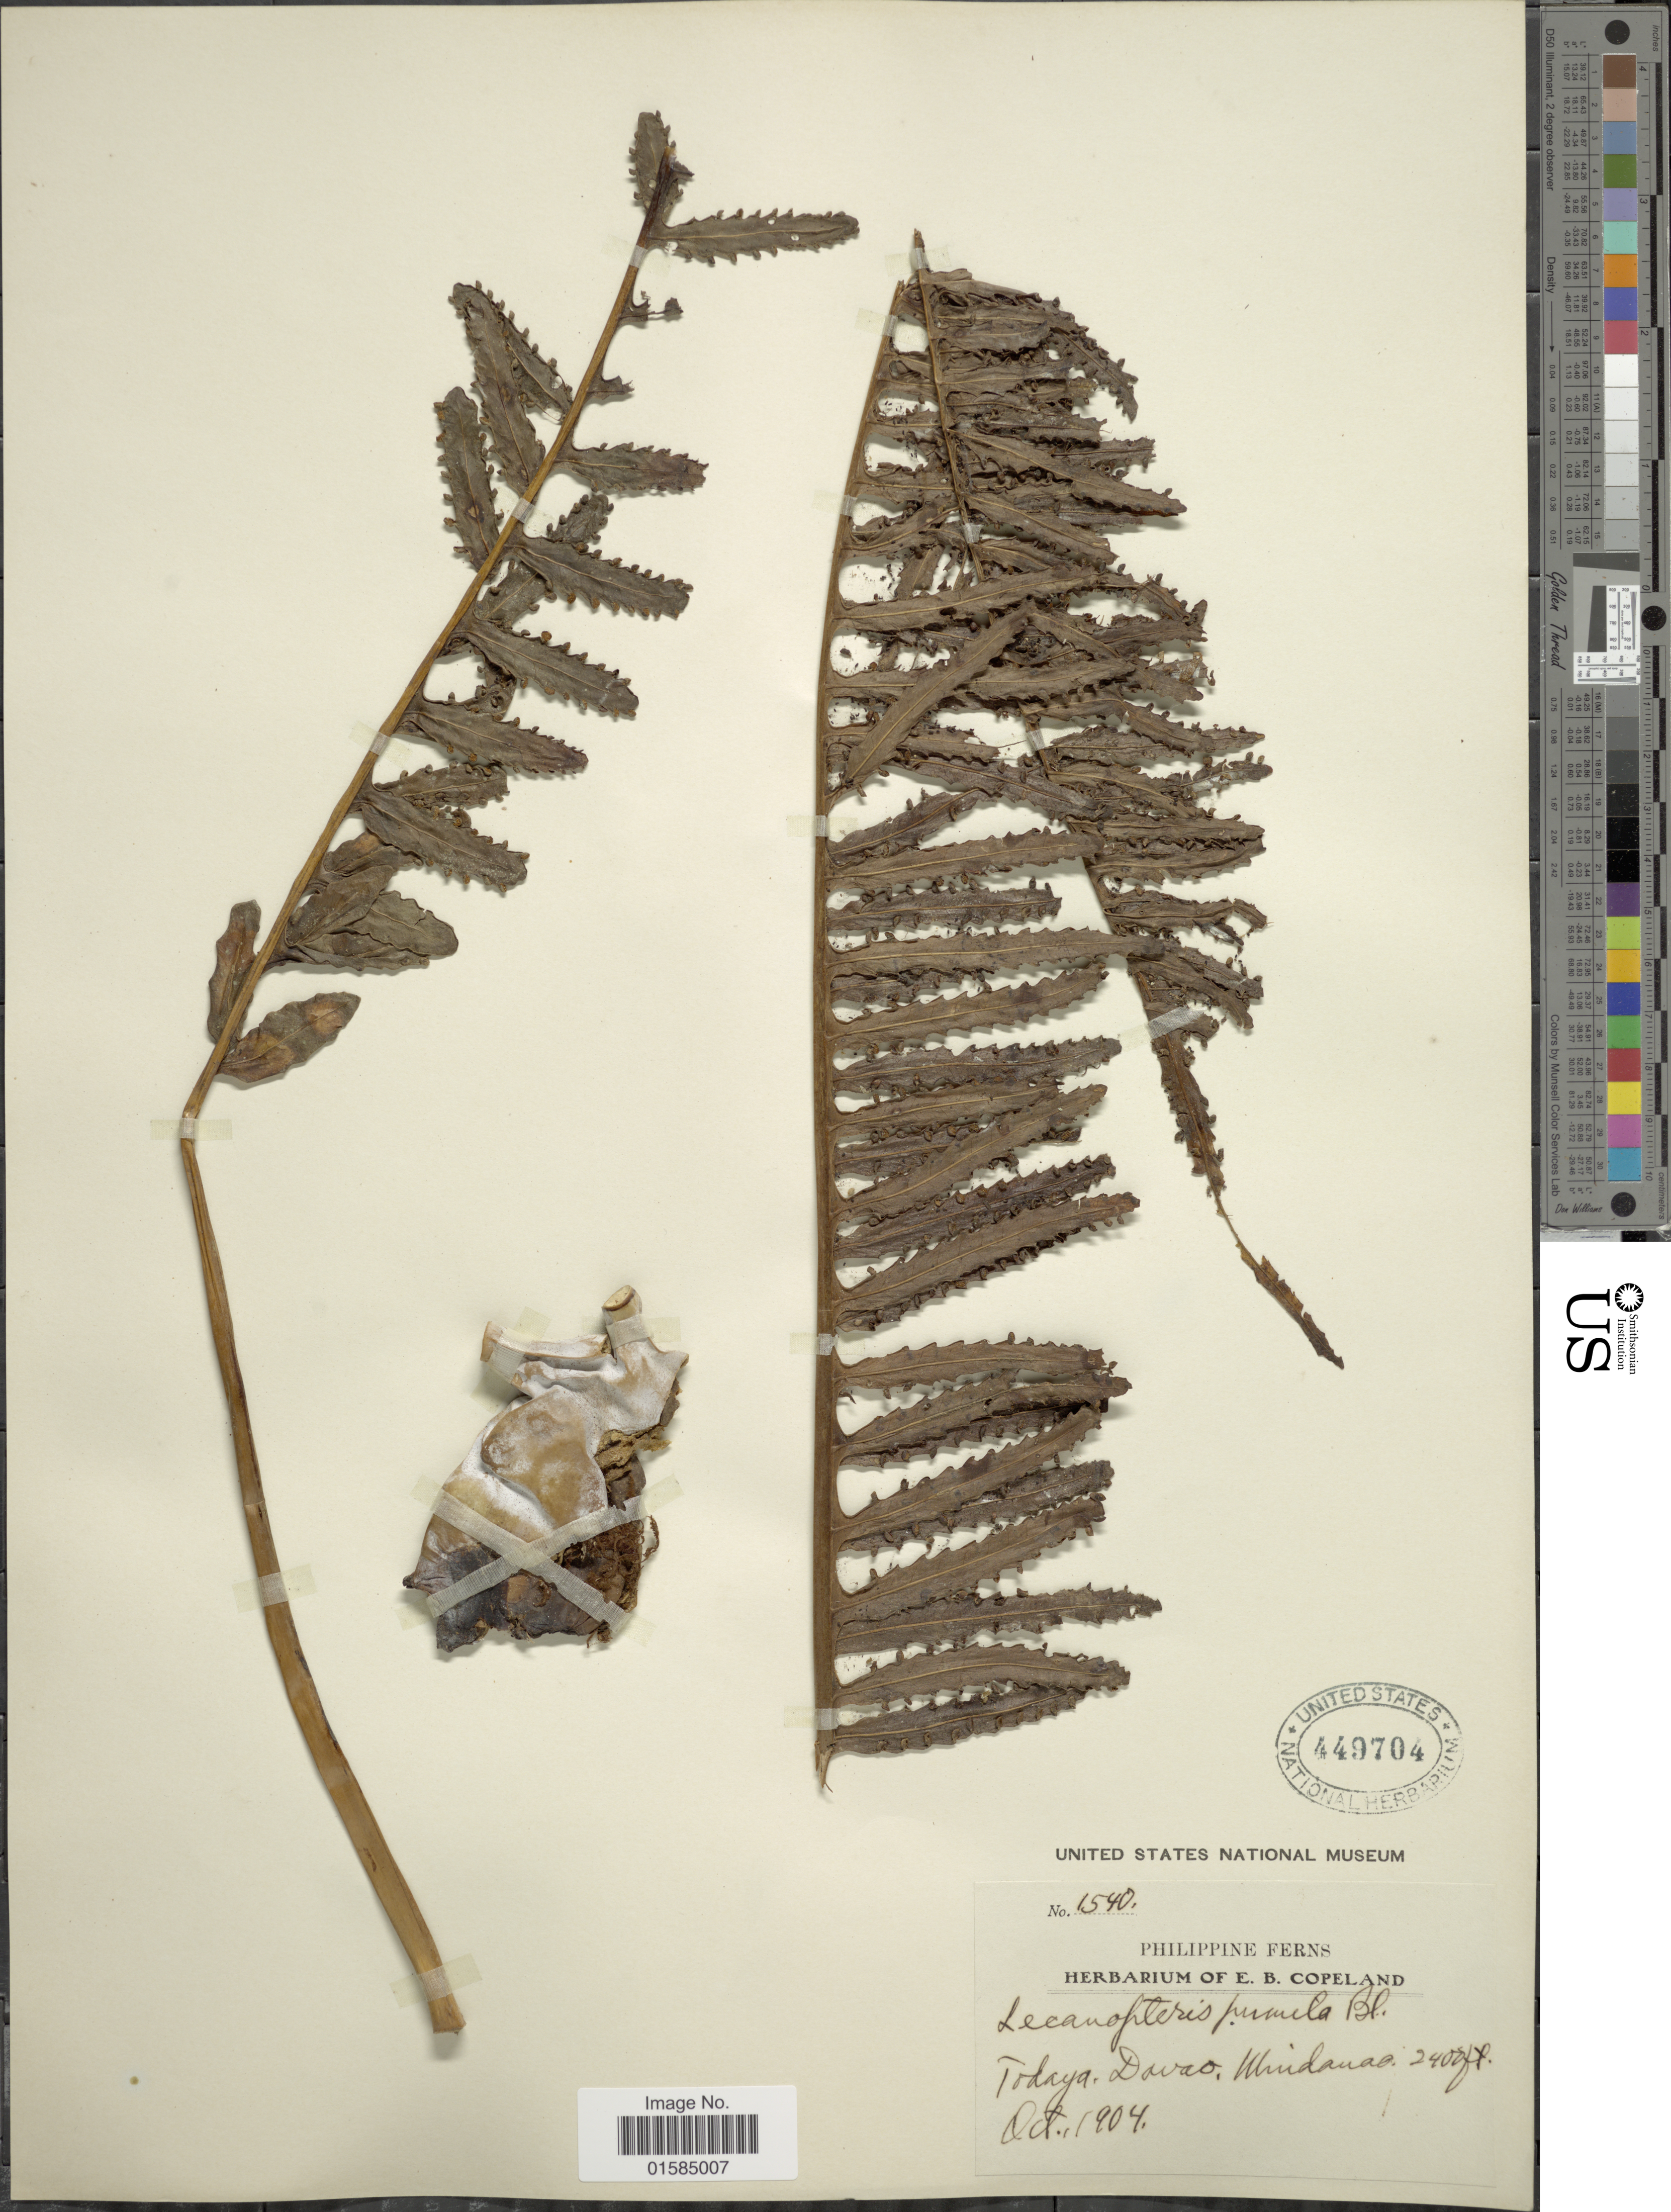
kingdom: Plantae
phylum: Tracheophyta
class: Polypodiopsida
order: Polypodiales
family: Polypodiaceae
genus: Lecanopteris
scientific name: Lecanopteris pumila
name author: Blume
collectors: E. B. Copeland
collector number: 1540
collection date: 1904-10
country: Philippines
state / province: Davao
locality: Philippine, Todaya. Davao, Mindanao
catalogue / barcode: US 449704